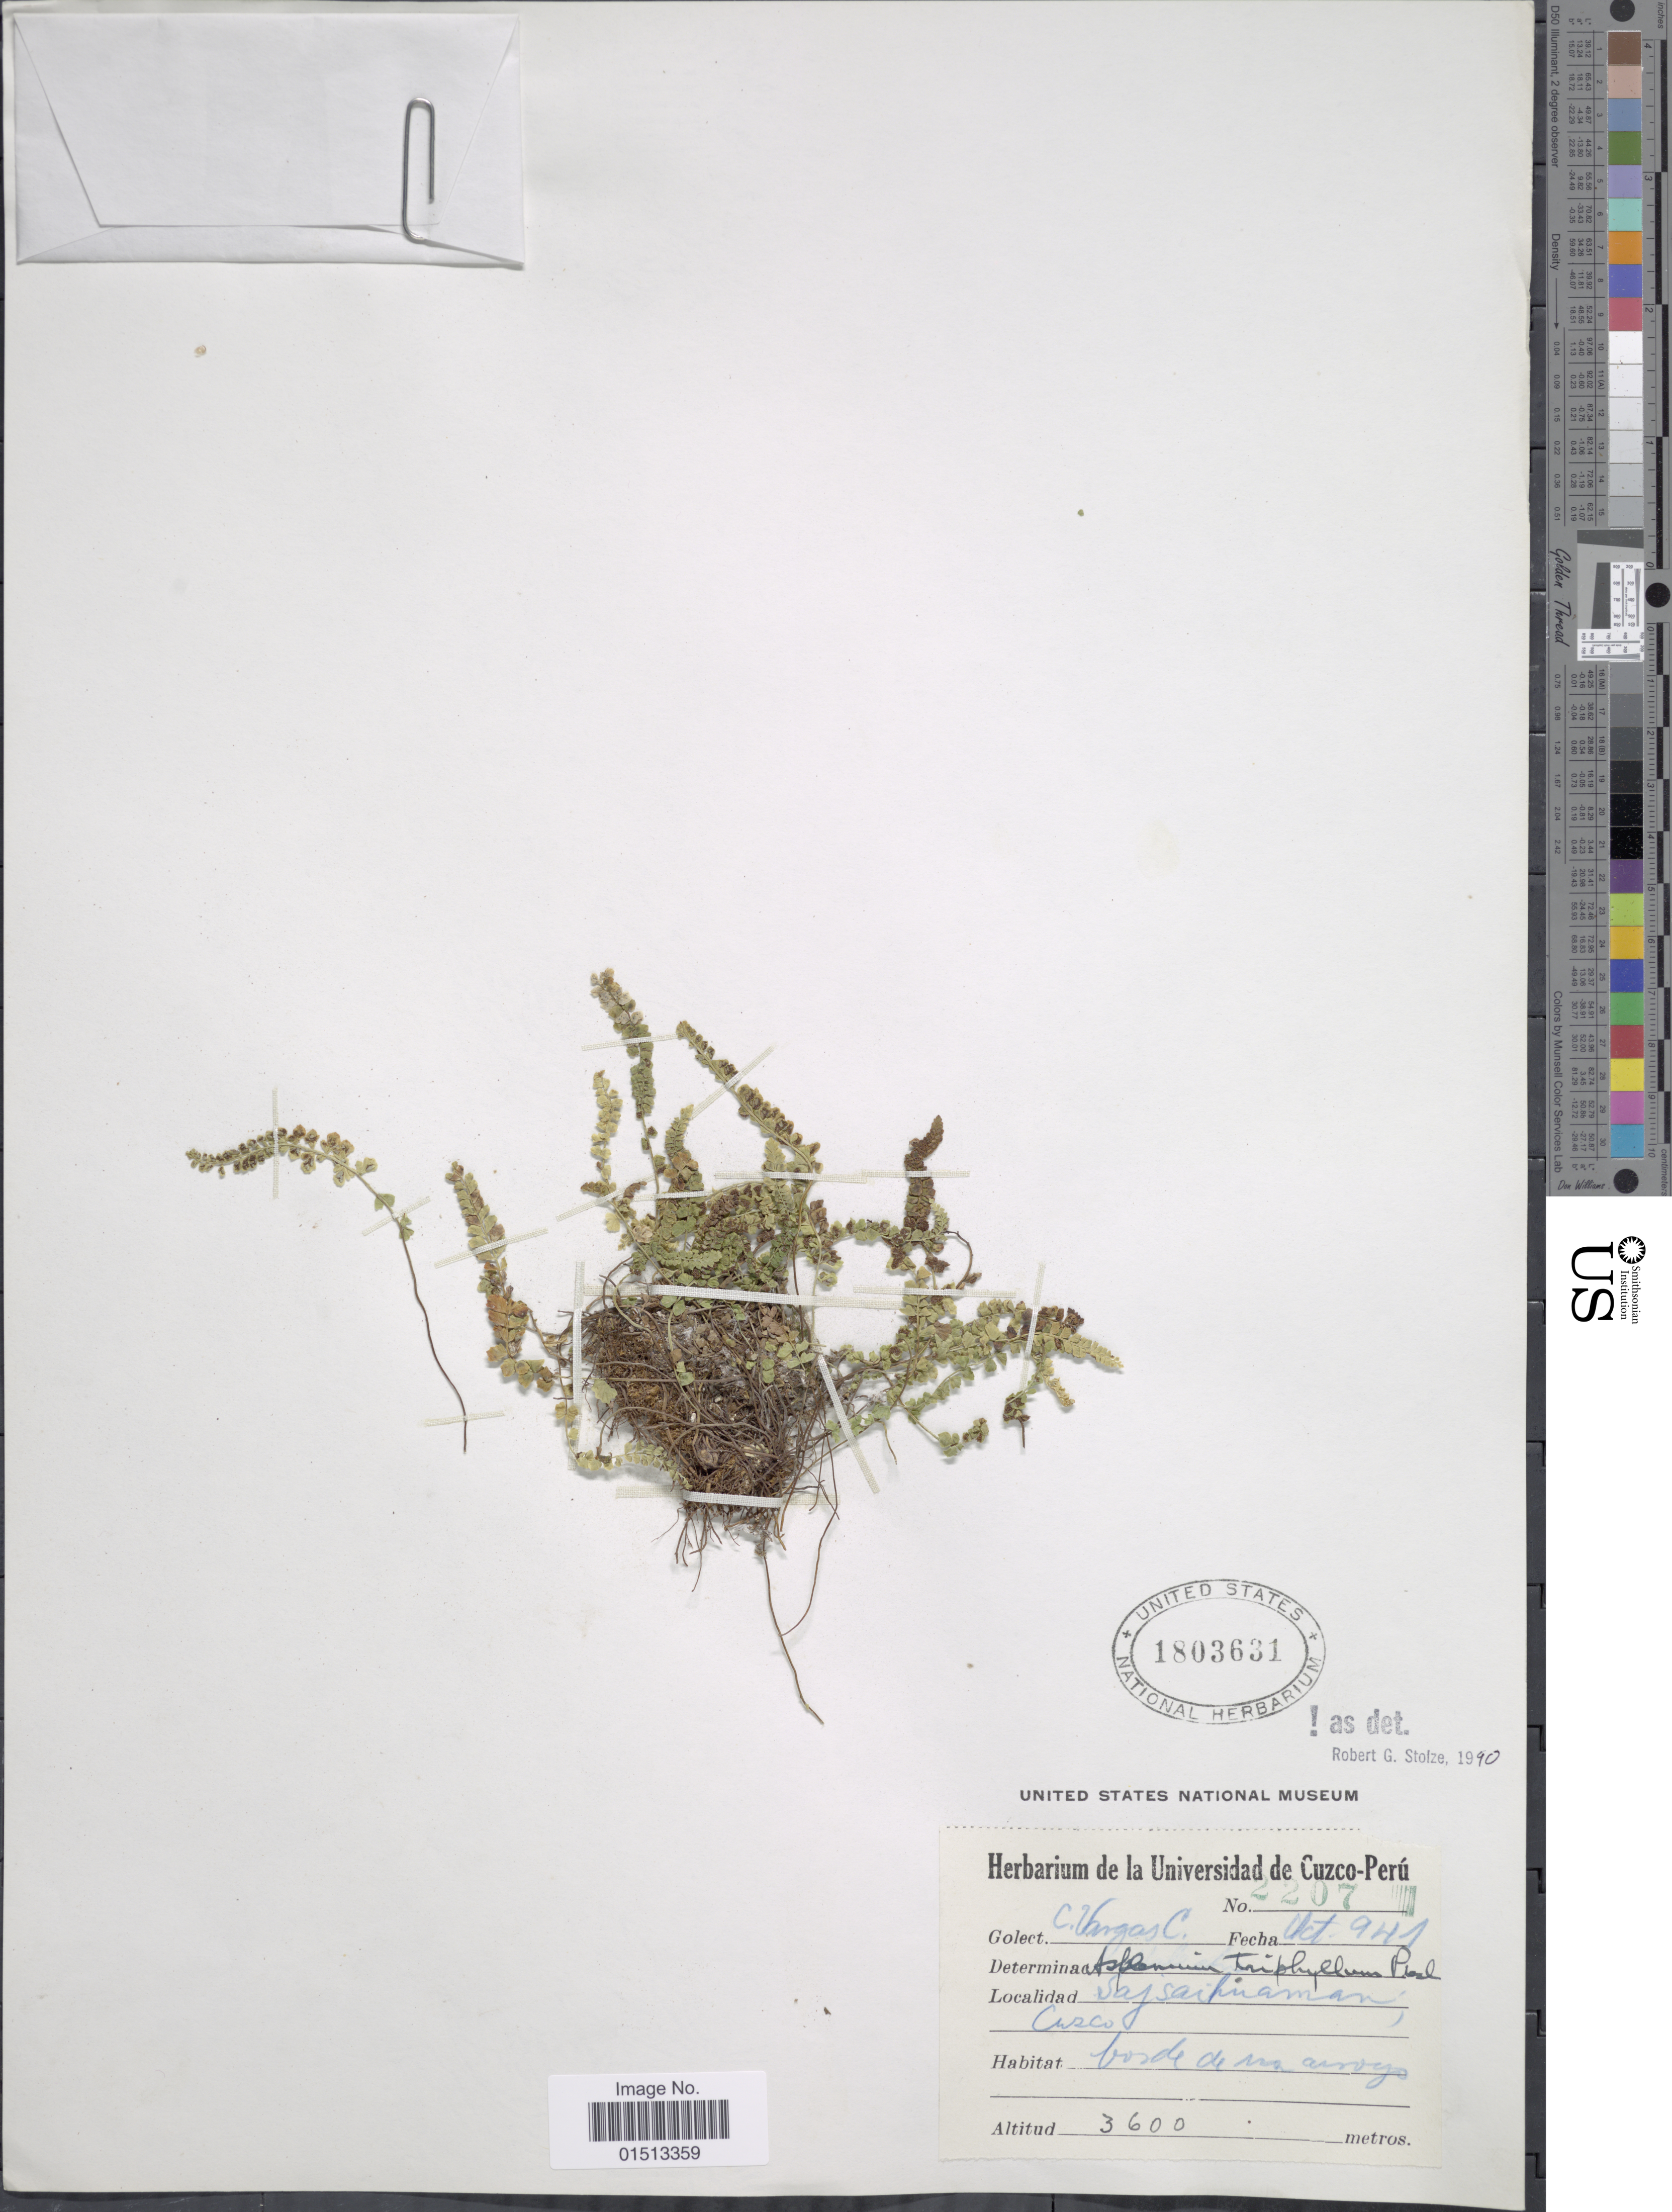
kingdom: Plantae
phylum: Tracheophyta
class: Polypodiopsida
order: Polypodiales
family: Aspleniaceae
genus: Asplenium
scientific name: Asplenium triphyllum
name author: C. Presl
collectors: C. Vargas Calderón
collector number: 2207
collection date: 1941-10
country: Peru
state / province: Cusco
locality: Saksaywaman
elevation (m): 3600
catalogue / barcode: US 1803631